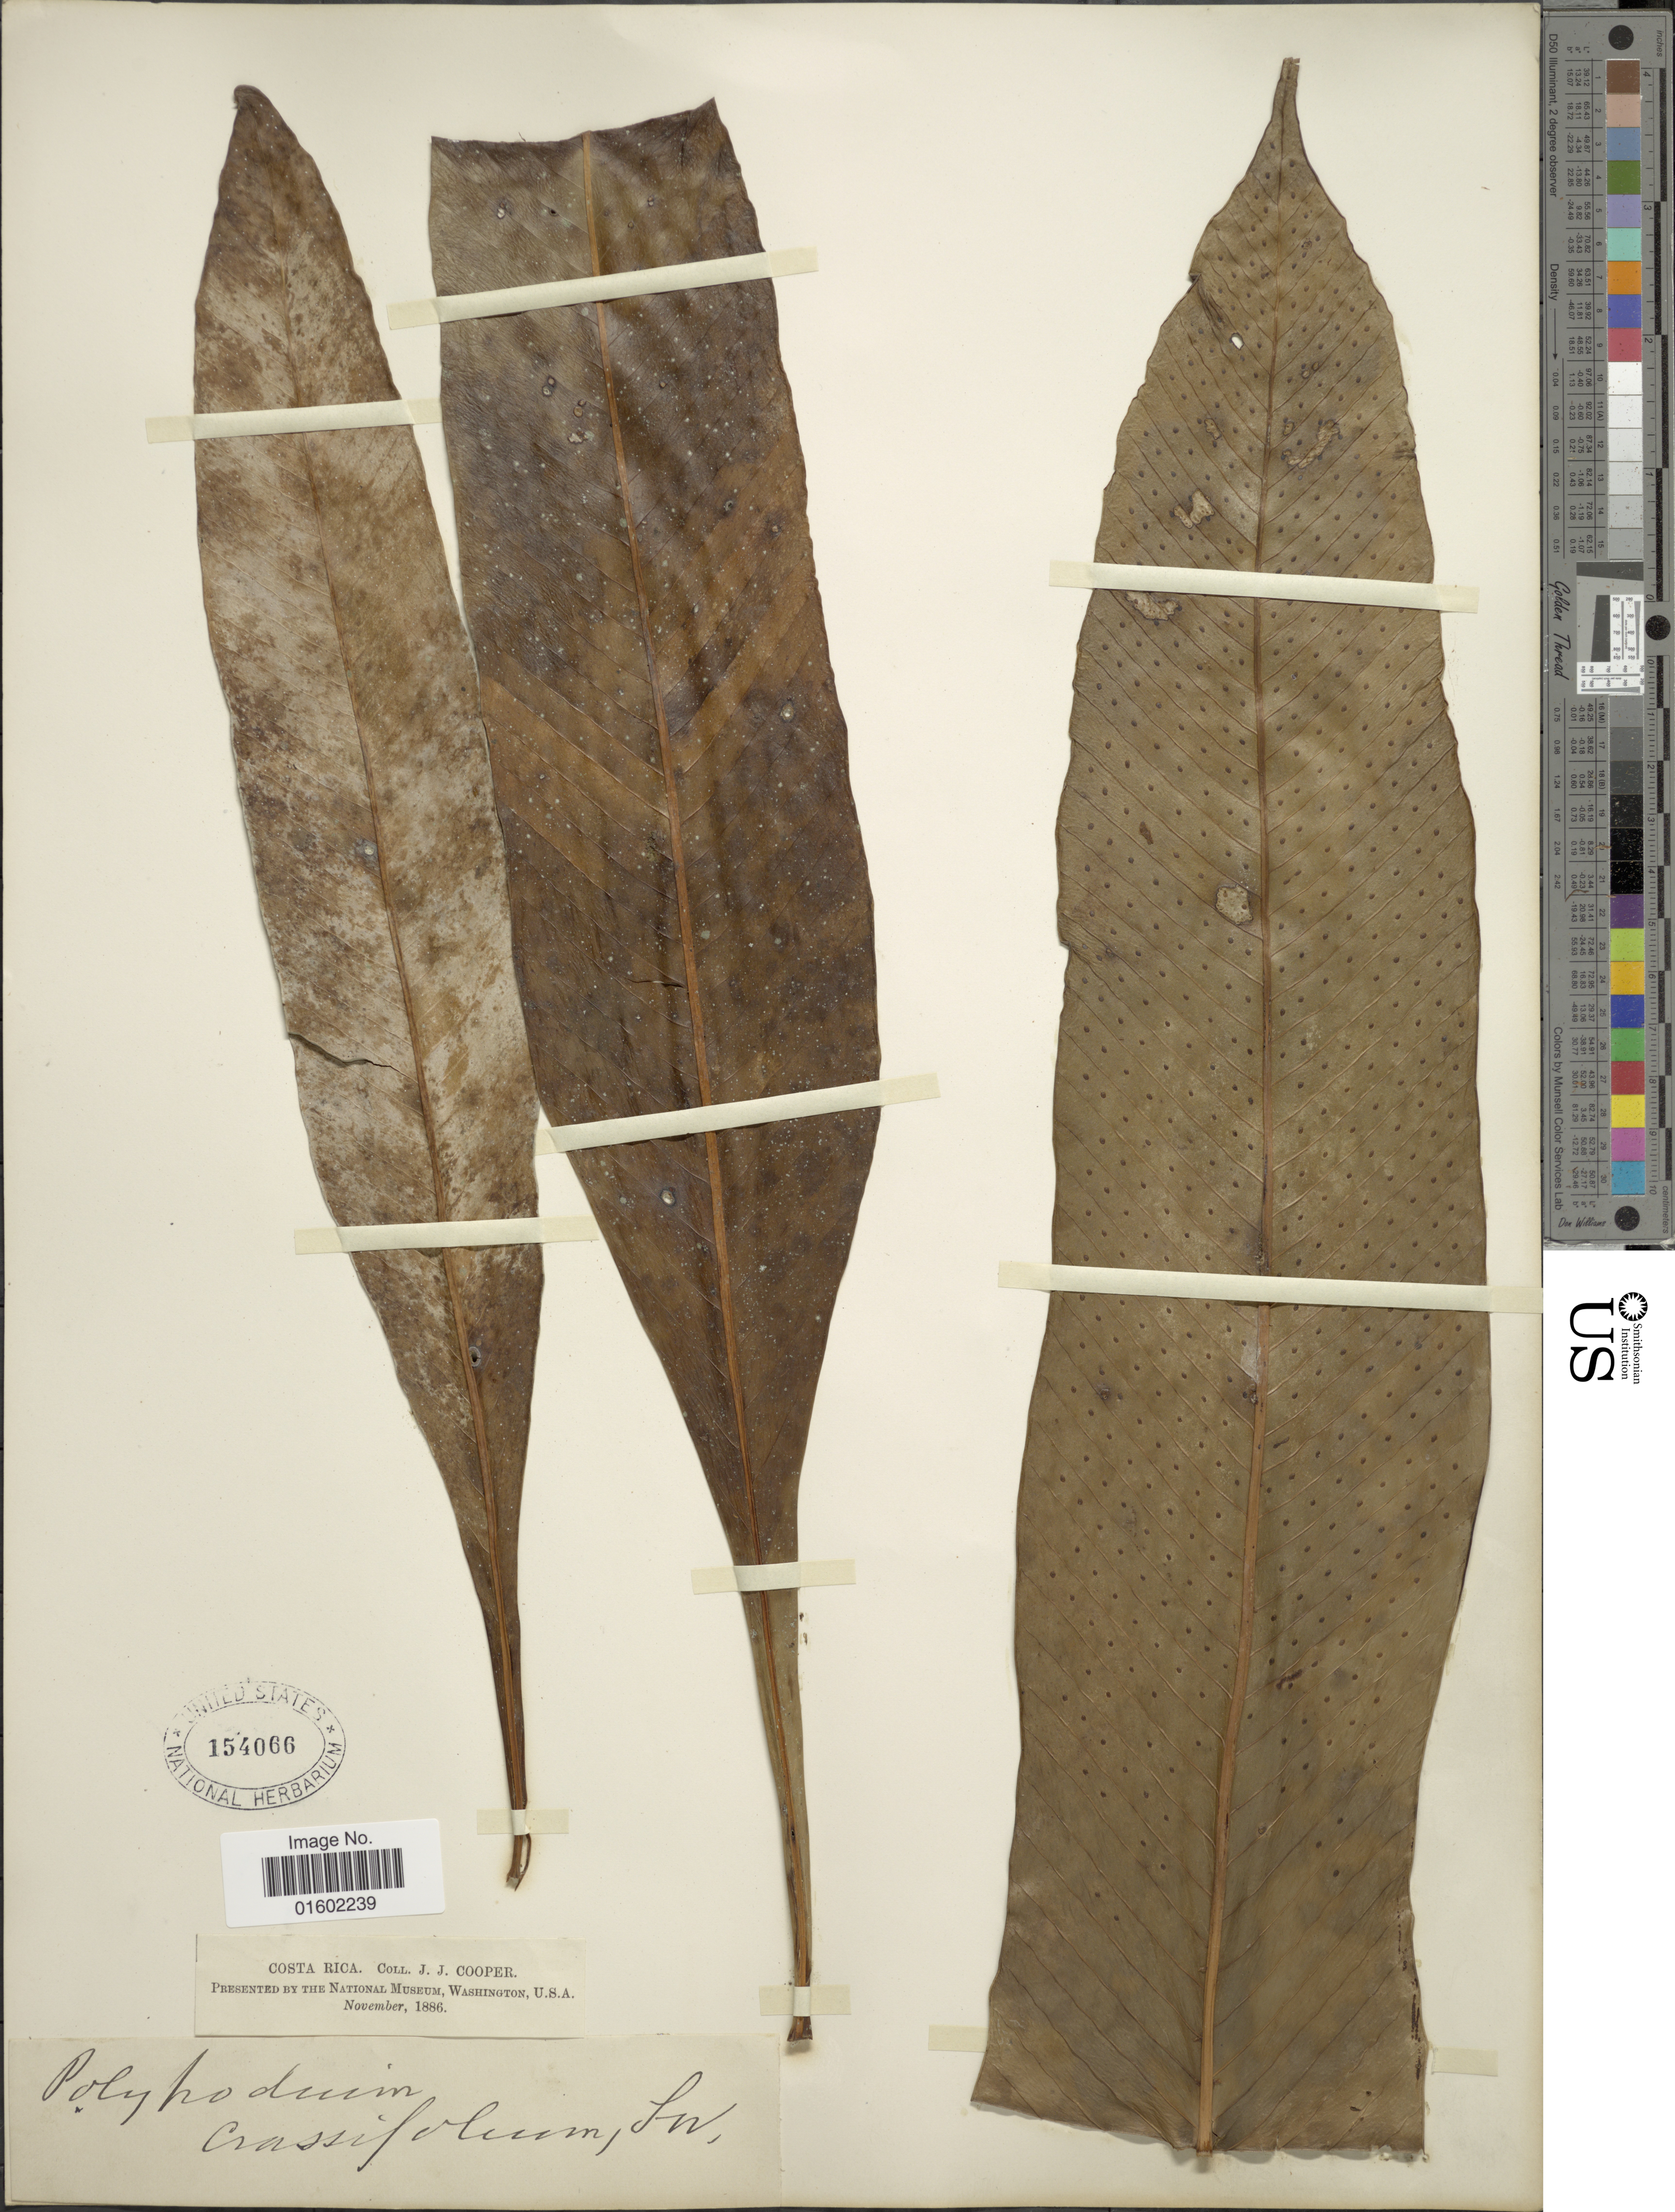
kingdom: Plantae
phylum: Tracheophyta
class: Polypodiopsida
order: Polypodiales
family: Polypodiaceae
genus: Niphidium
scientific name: Niphidium crassifolium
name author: (L.) Lellinger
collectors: J. J. Cooper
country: Costa Rica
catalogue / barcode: US 154066